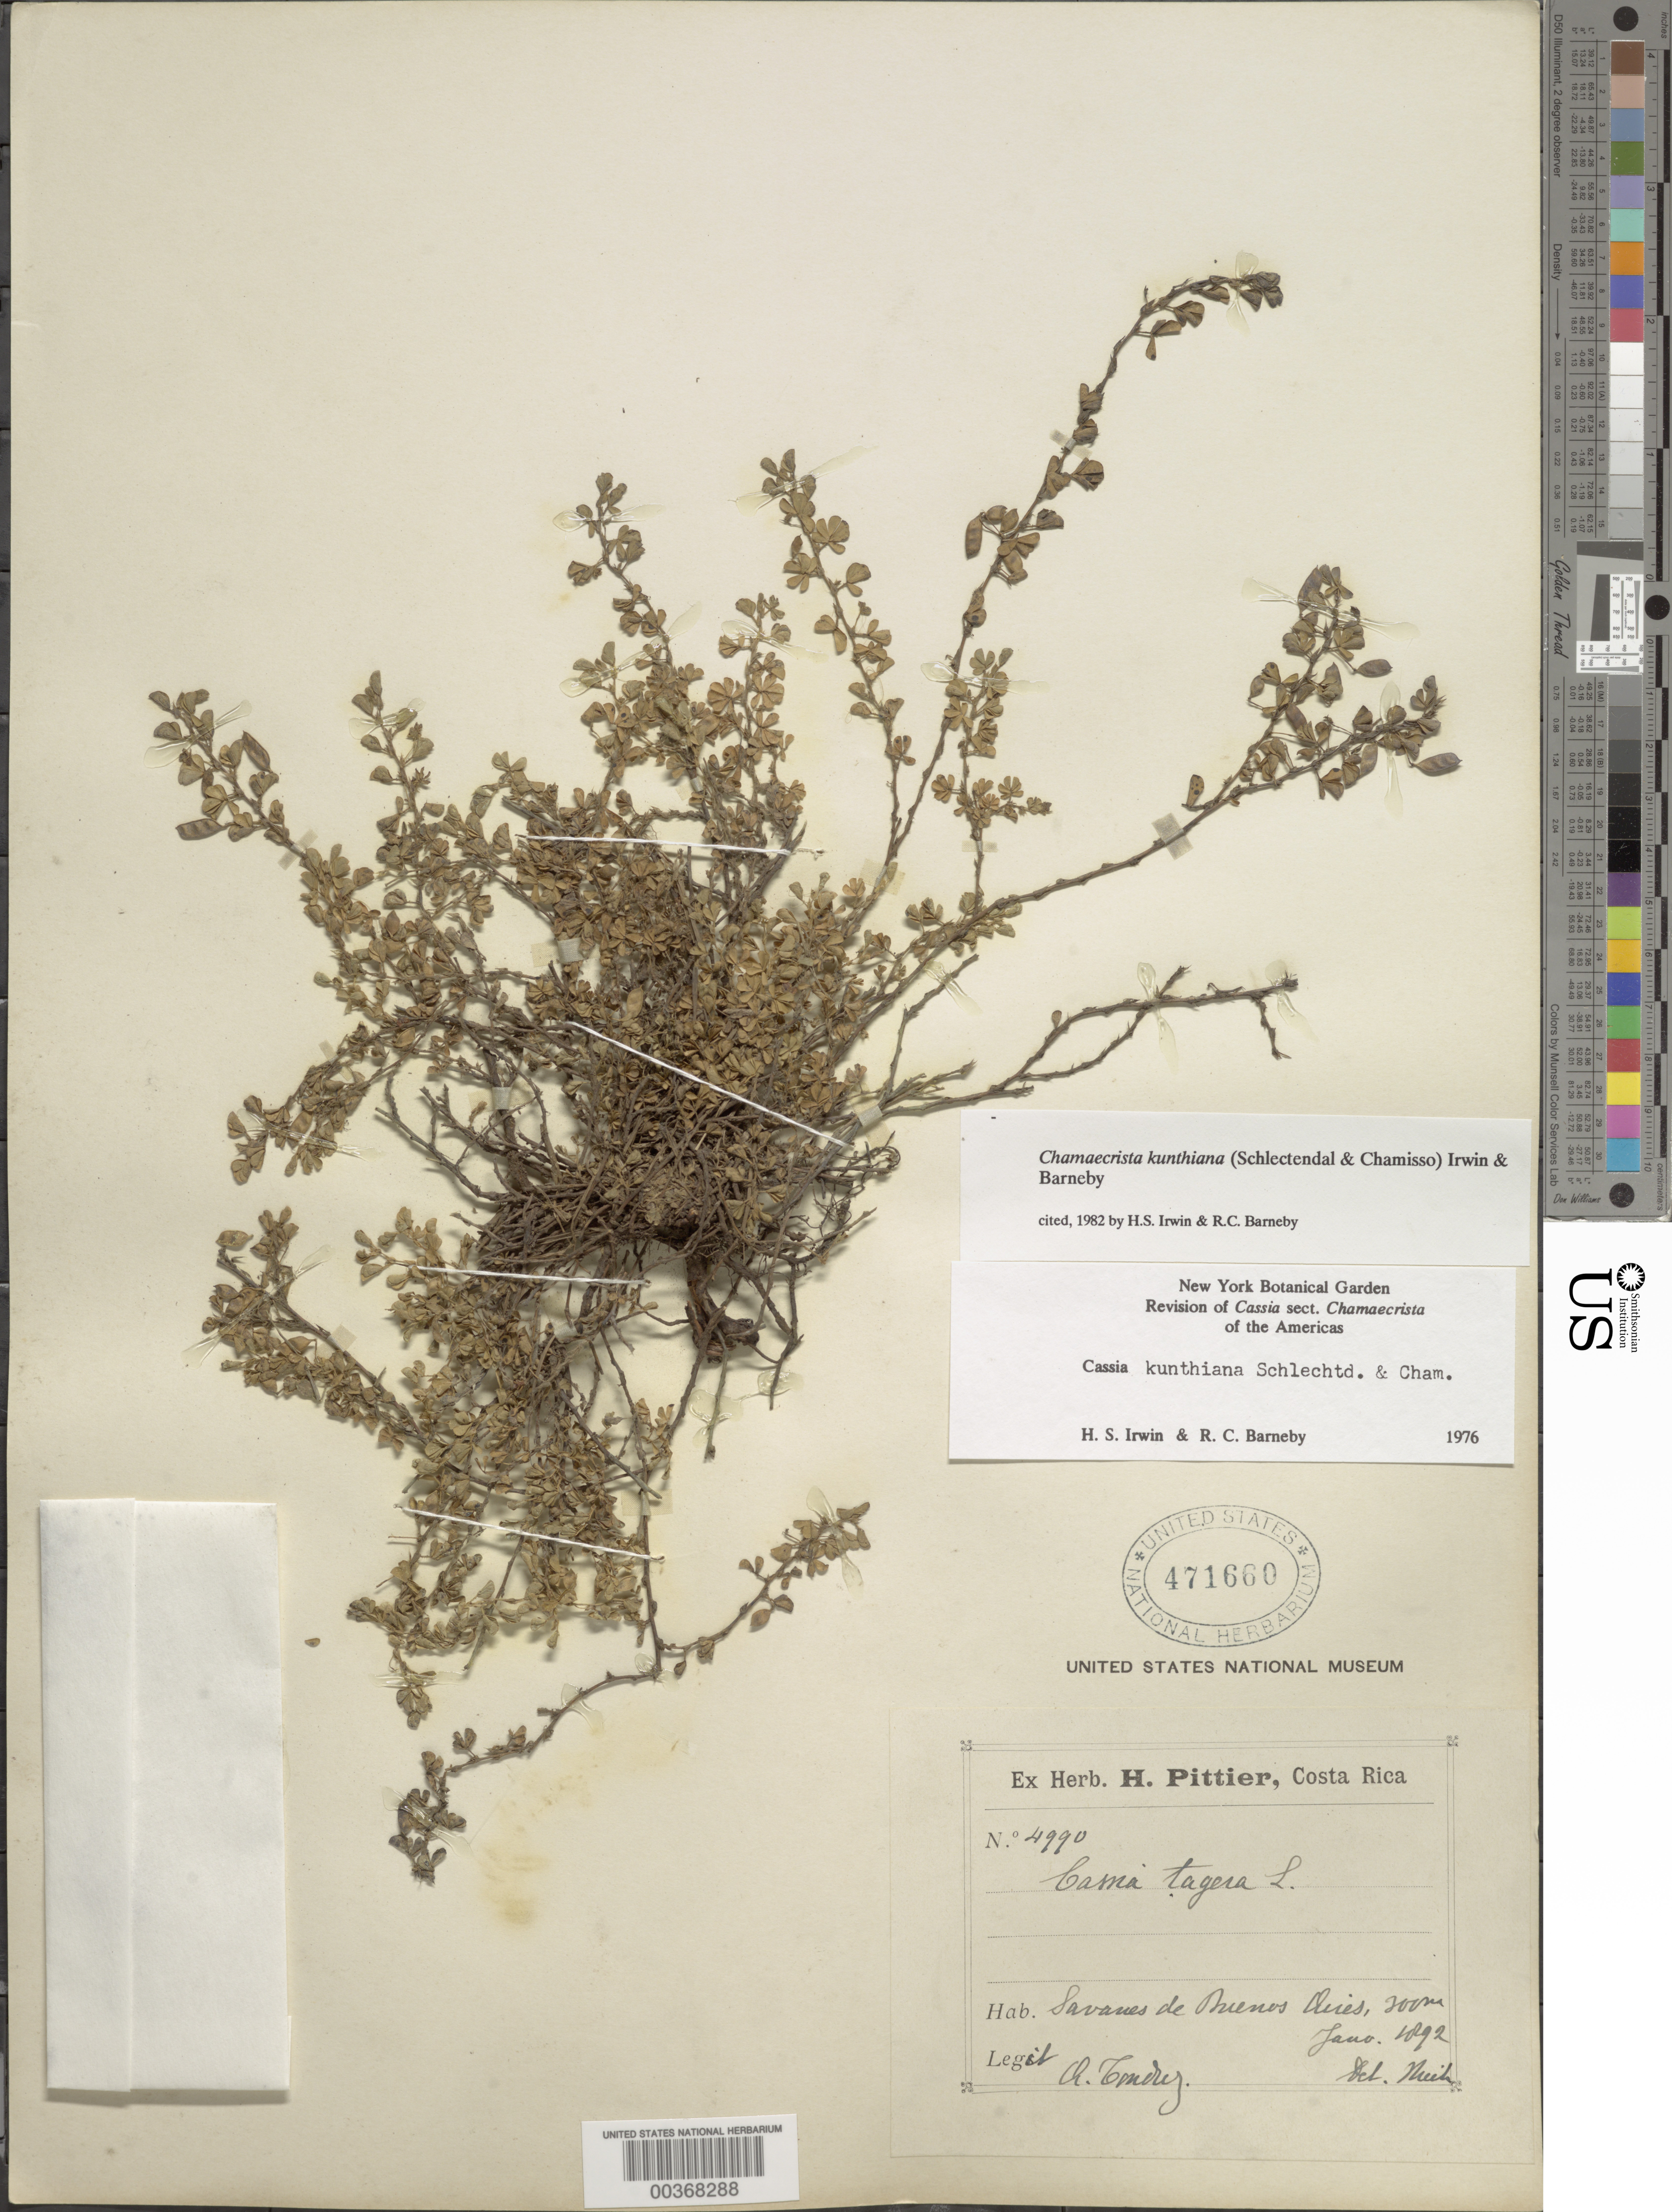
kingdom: Plantae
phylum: Tracheophyta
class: Magnoliopsida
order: Fabales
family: Fabaceae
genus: Chamaecrista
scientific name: Chamaecrista kunthiana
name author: (Schltdl. & Cham.) H.S. Irwin & Barneby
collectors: A. Tonduz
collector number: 4990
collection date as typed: Jan 1892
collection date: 1892-01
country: Costa Rica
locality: Savanes de Nuevos Aires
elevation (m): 200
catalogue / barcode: US 471660